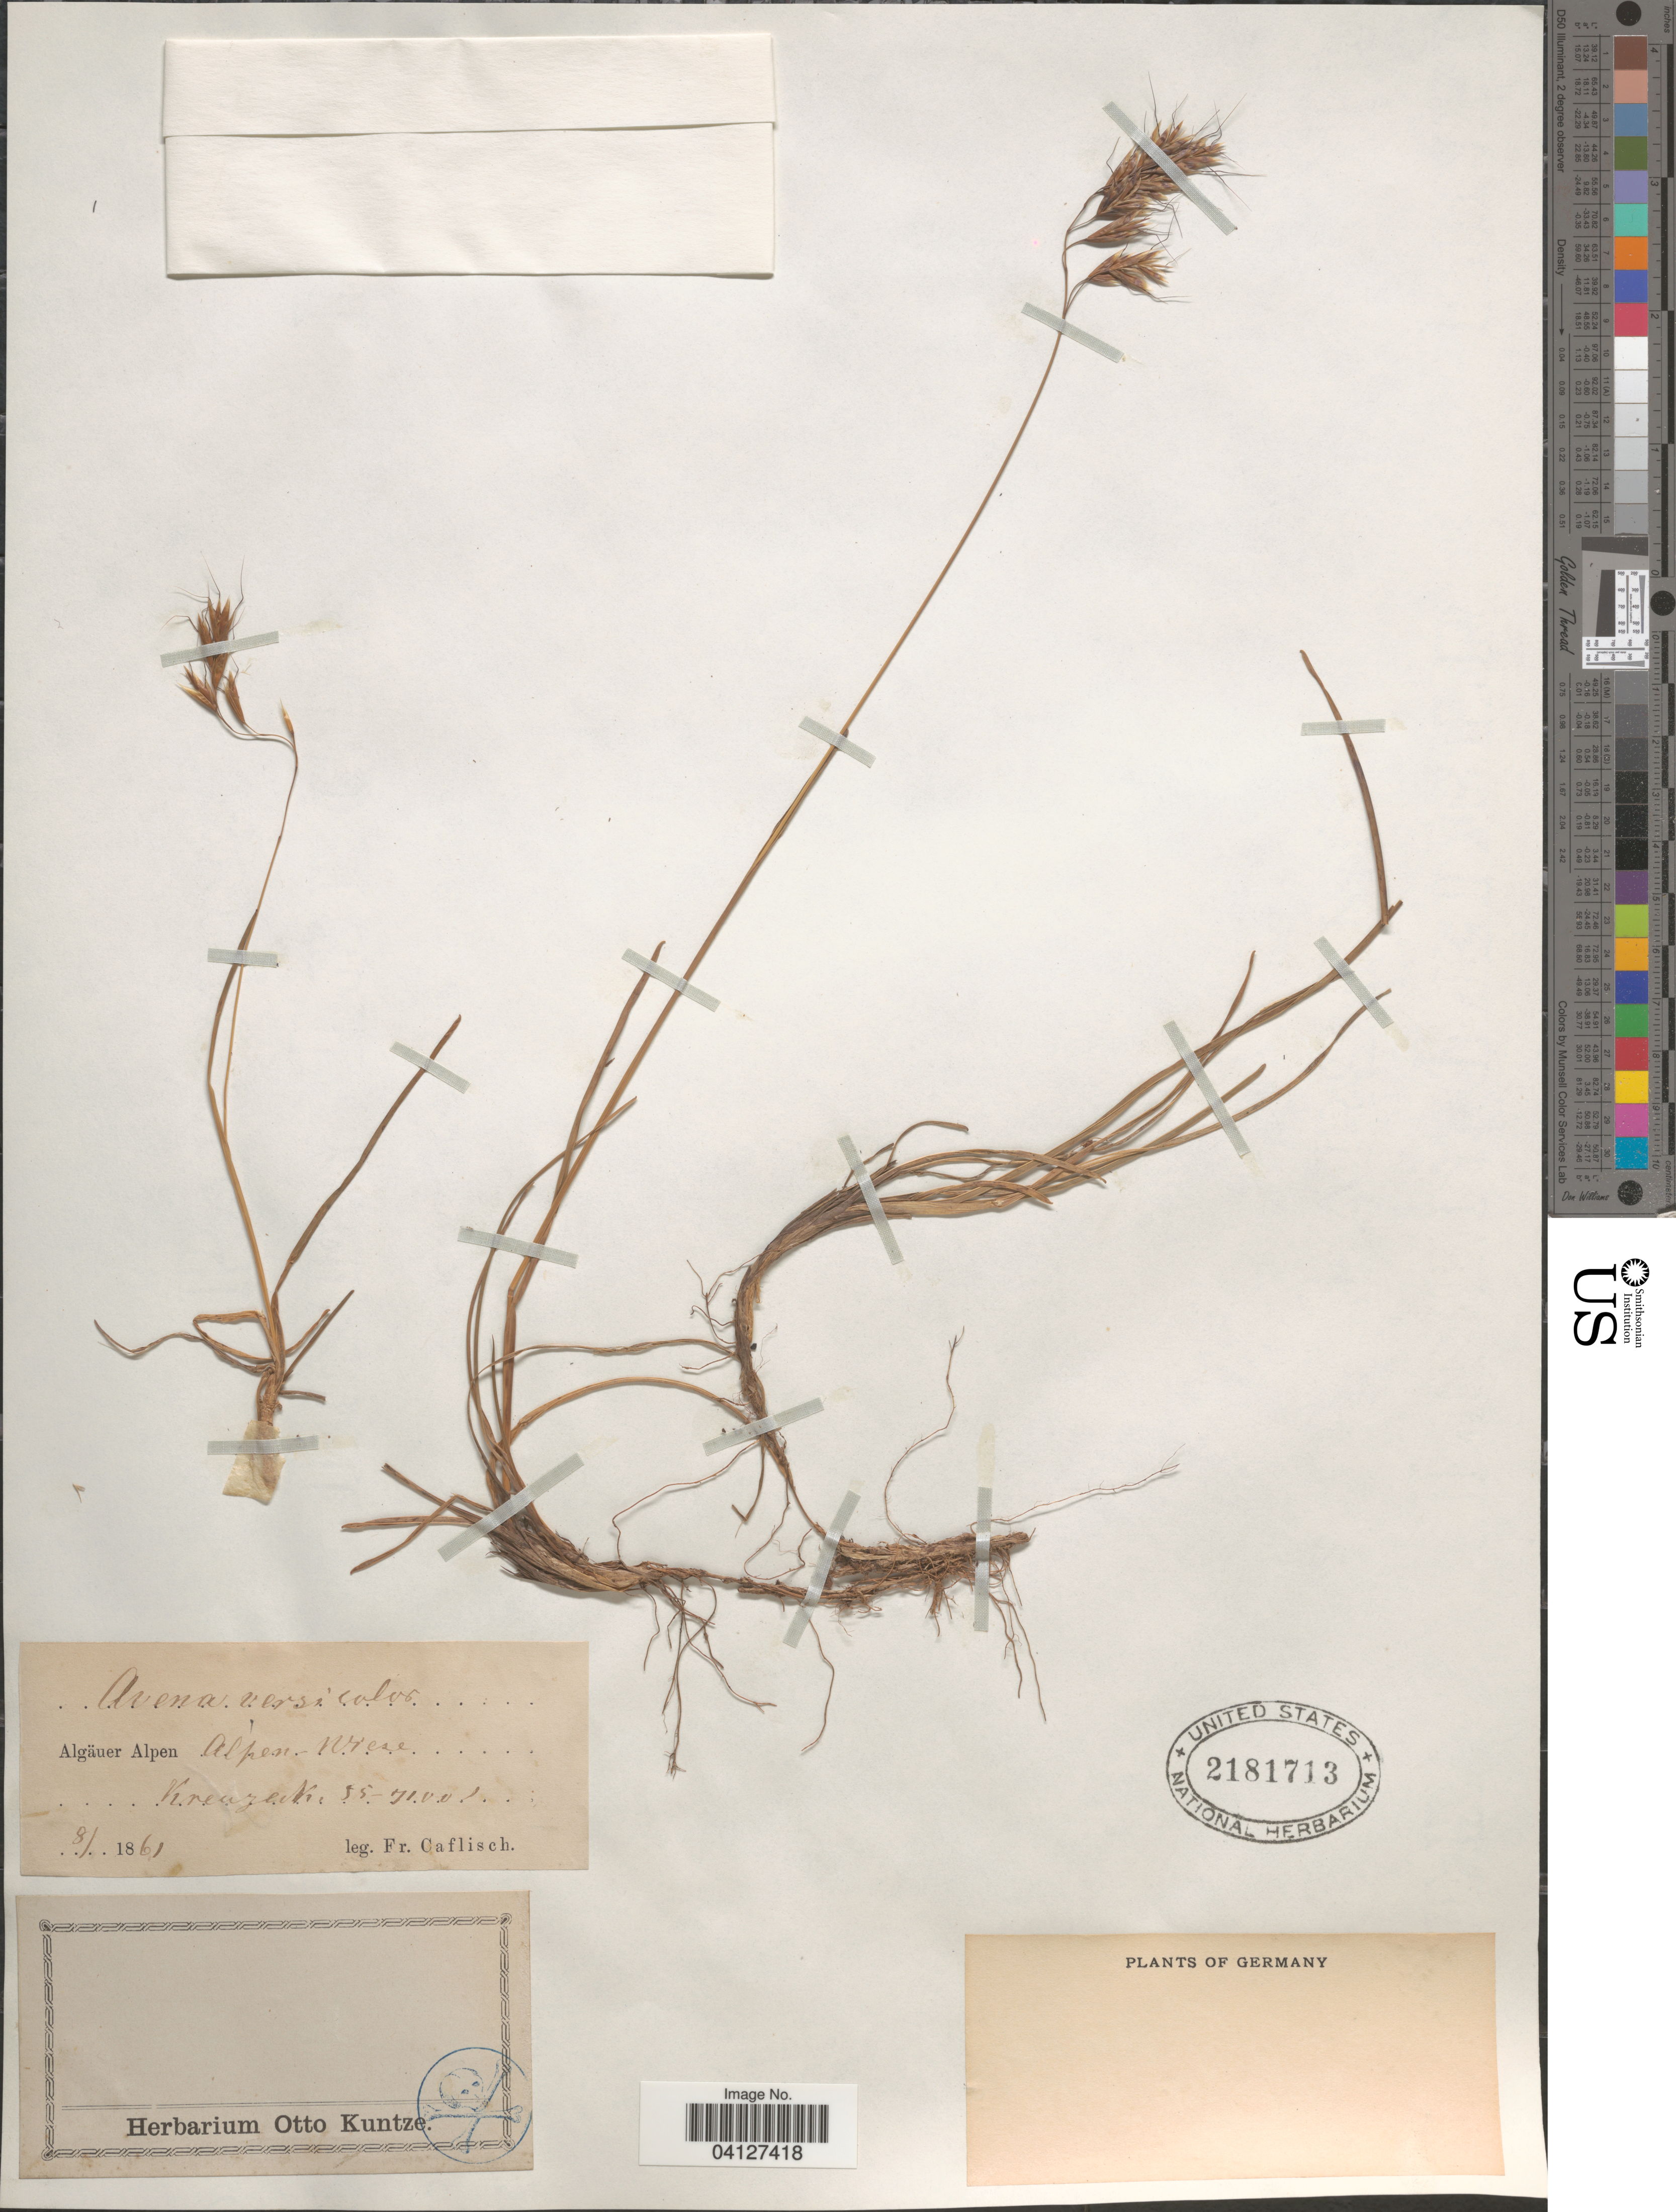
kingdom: Plantae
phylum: Tracheophyta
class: Liliopsida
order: Poales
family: Poaceae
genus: Helictochloa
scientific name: Helictochloa versicolor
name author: (Vill.) Romero Zarco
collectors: J. F. Caflisch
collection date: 1861-08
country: Germany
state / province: Bayern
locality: Algäuer Alpen Alpen Wiese. Kreuzeck.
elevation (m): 1676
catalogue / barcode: US 2181713